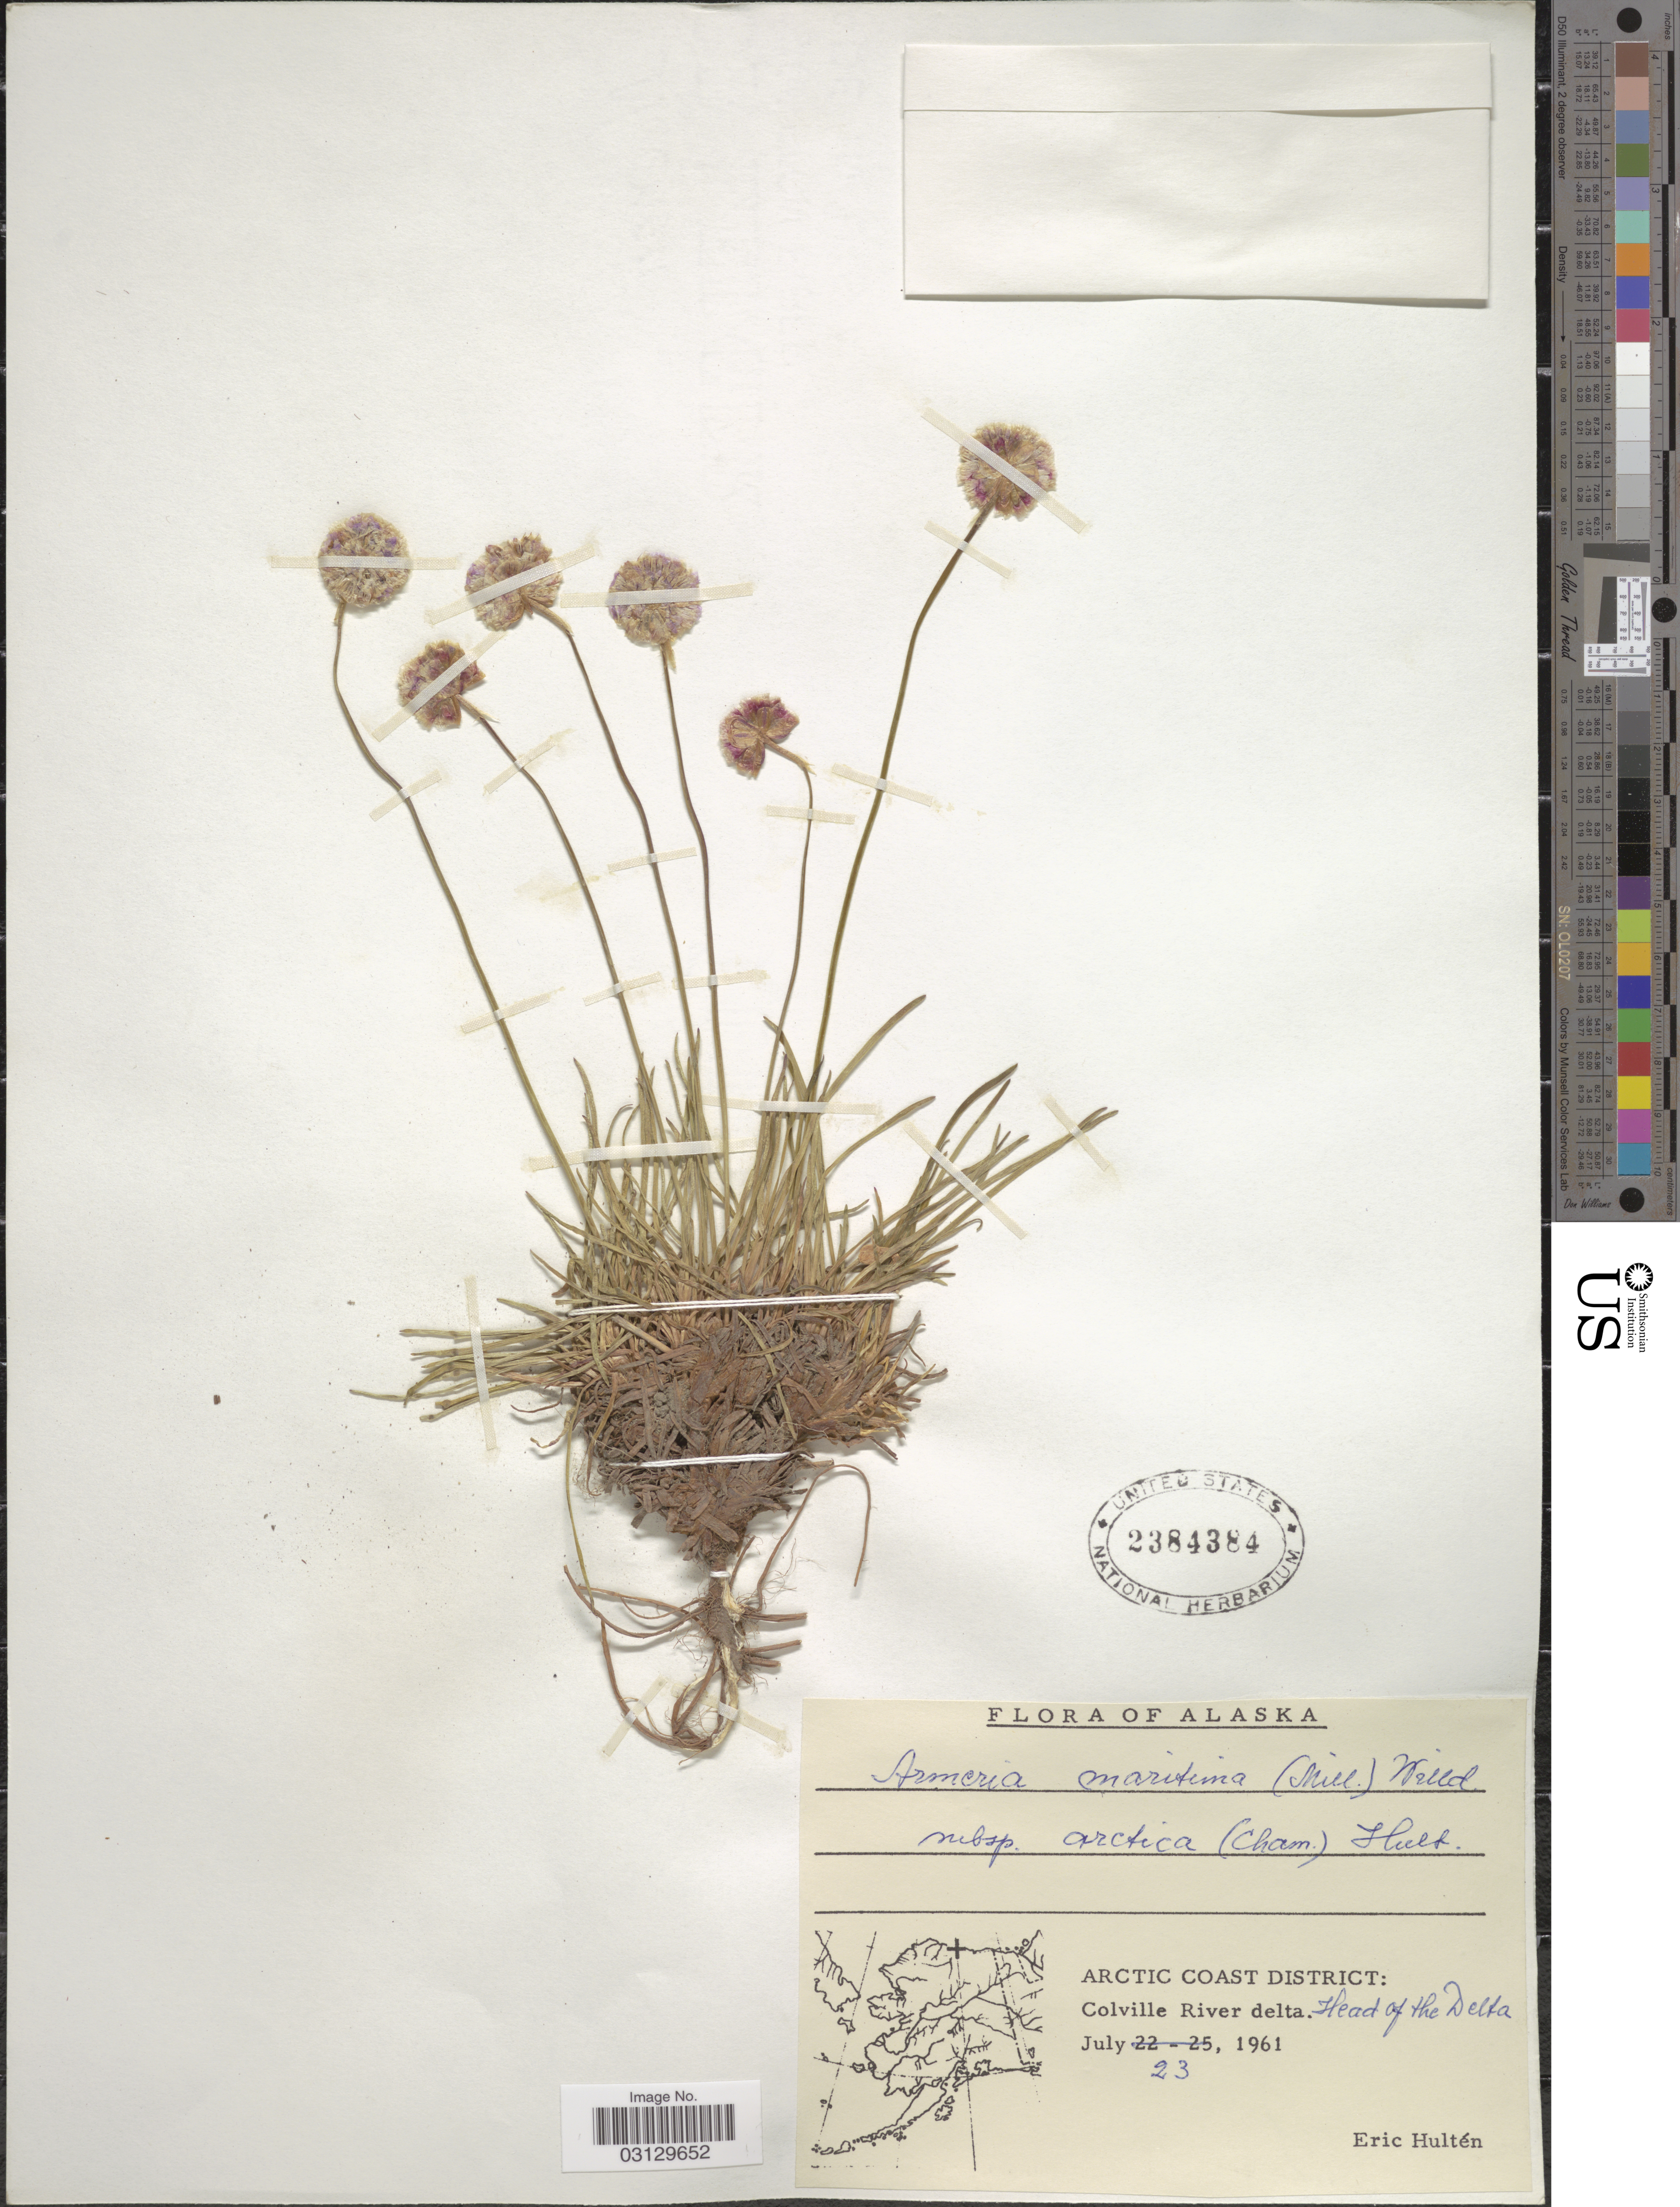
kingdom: Plantae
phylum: Tracheophyta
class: Magnoliopsida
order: Caryophyllales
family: Plumbaginaceae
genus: Armeria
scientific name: Armeria maritima subsp. sibirica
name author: (Turcz. ex Boiss.) Nyman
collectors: E. G. Hultén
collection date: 1961-07-23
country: United States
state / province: Alaska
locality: Arctic Coast District: Colville River delta. Head of the Delta.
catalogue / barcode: US 2384384